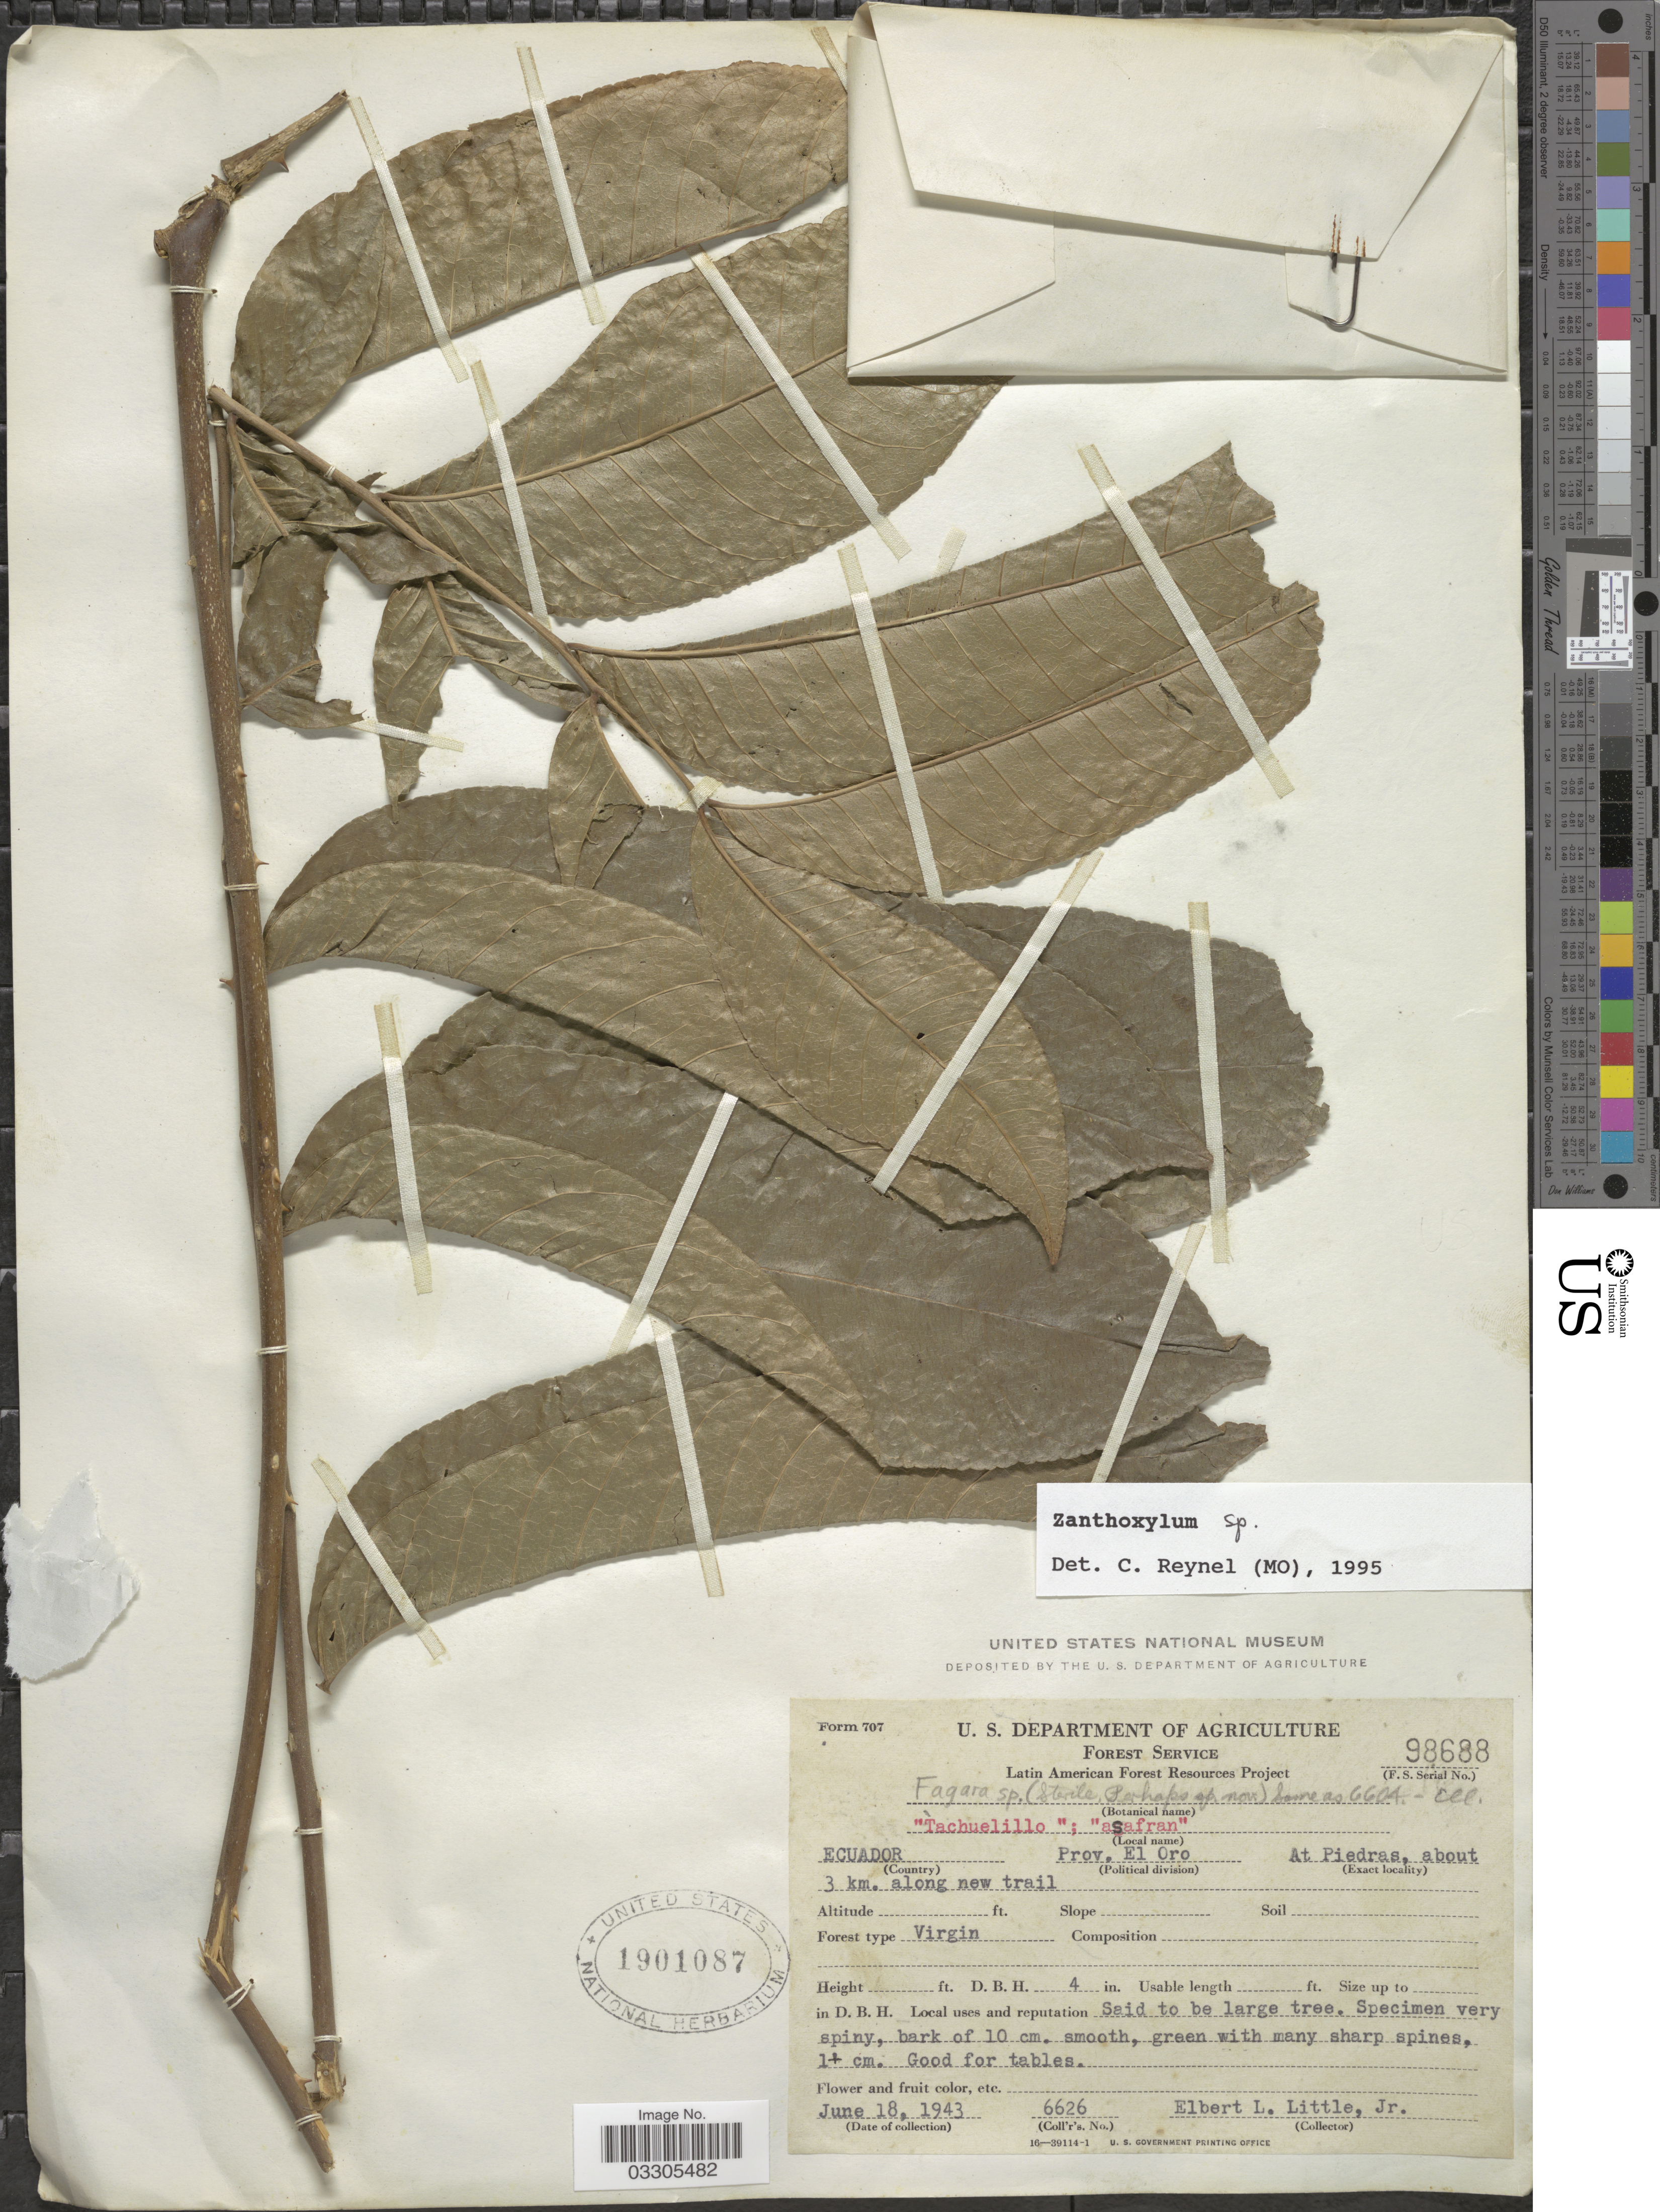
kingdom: Plantae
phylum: Tracheophyta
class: Magnoliopsida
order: Sapindales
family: Rutaceae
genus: Zanthoxylum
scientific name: Zanthoxylum sp.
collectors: E. L. Little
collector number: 6626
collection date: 1943-06-18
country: Ecuador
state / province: El Oro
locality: At Piedras, about 3 km. along new trail.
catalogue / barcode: US 1901087